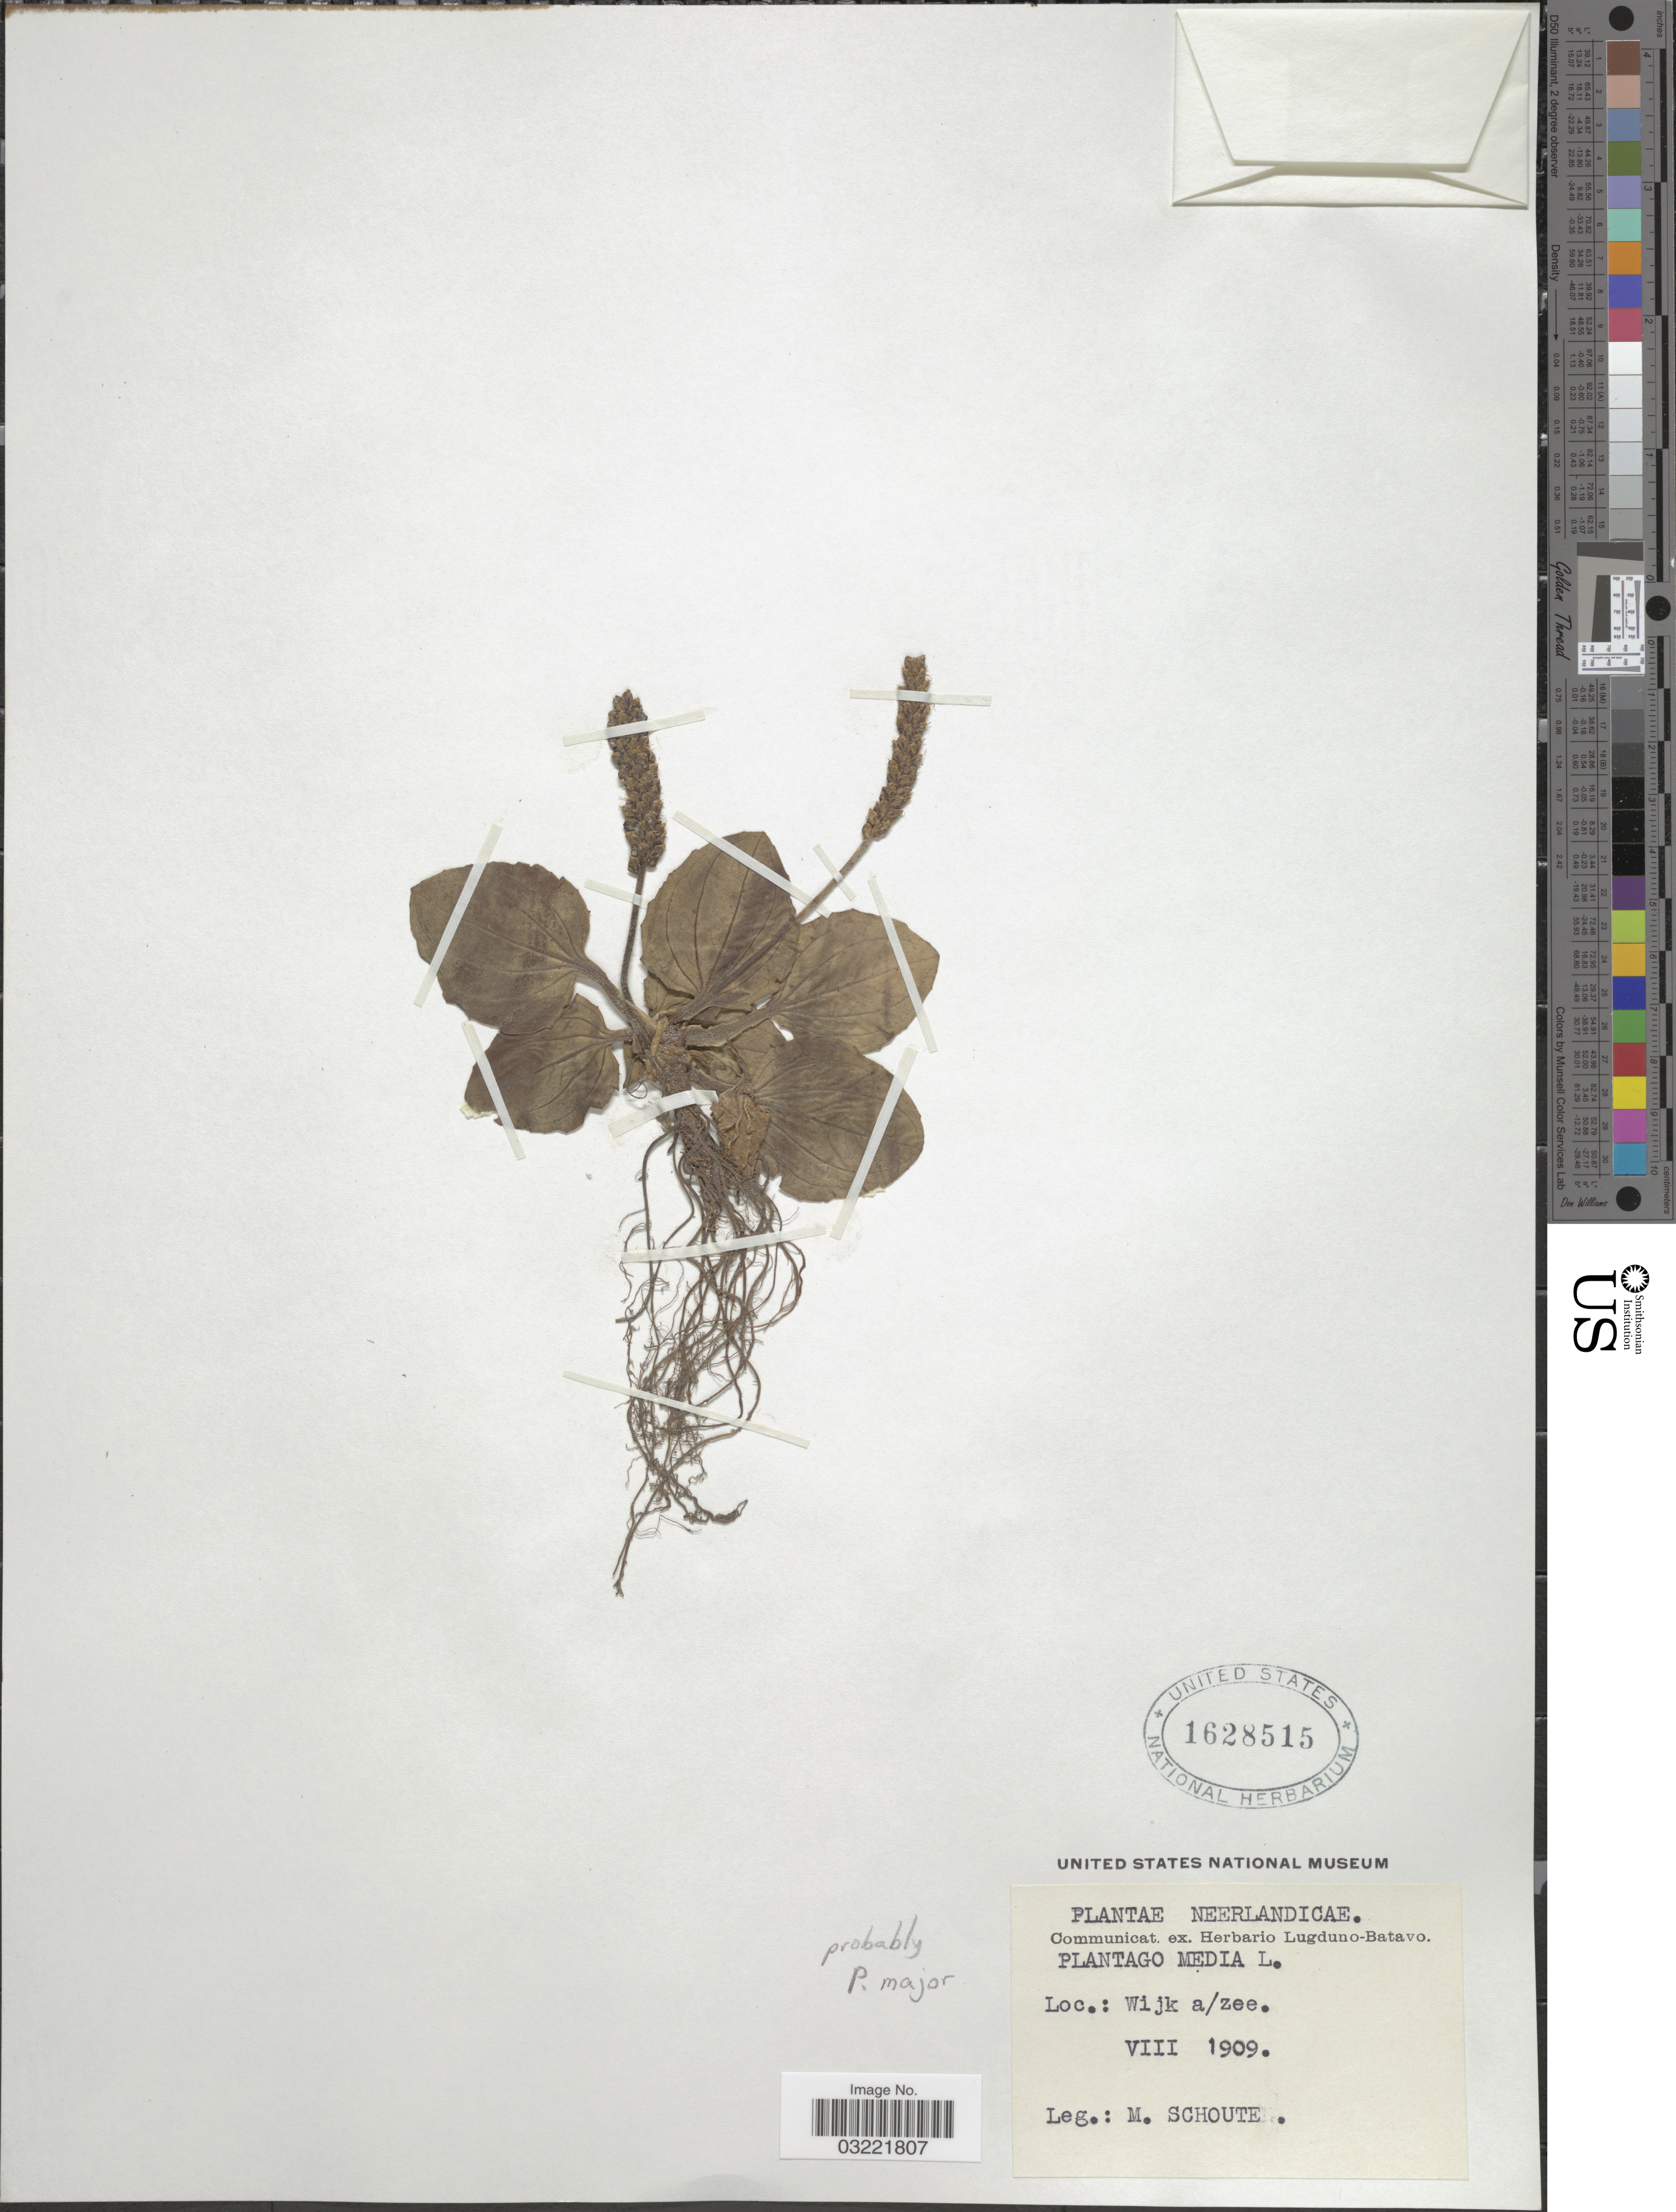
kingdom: Plantae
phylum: Tracheophyta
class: Magnoliopsida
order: Lamiales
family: Plantaginaceae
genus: Plantago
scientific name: Plantago media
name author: L.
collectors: M. Schoute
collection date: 1909-08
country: Netherlands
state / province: Noord Holland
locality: Wijk a/zee.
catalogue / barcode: US 1628515